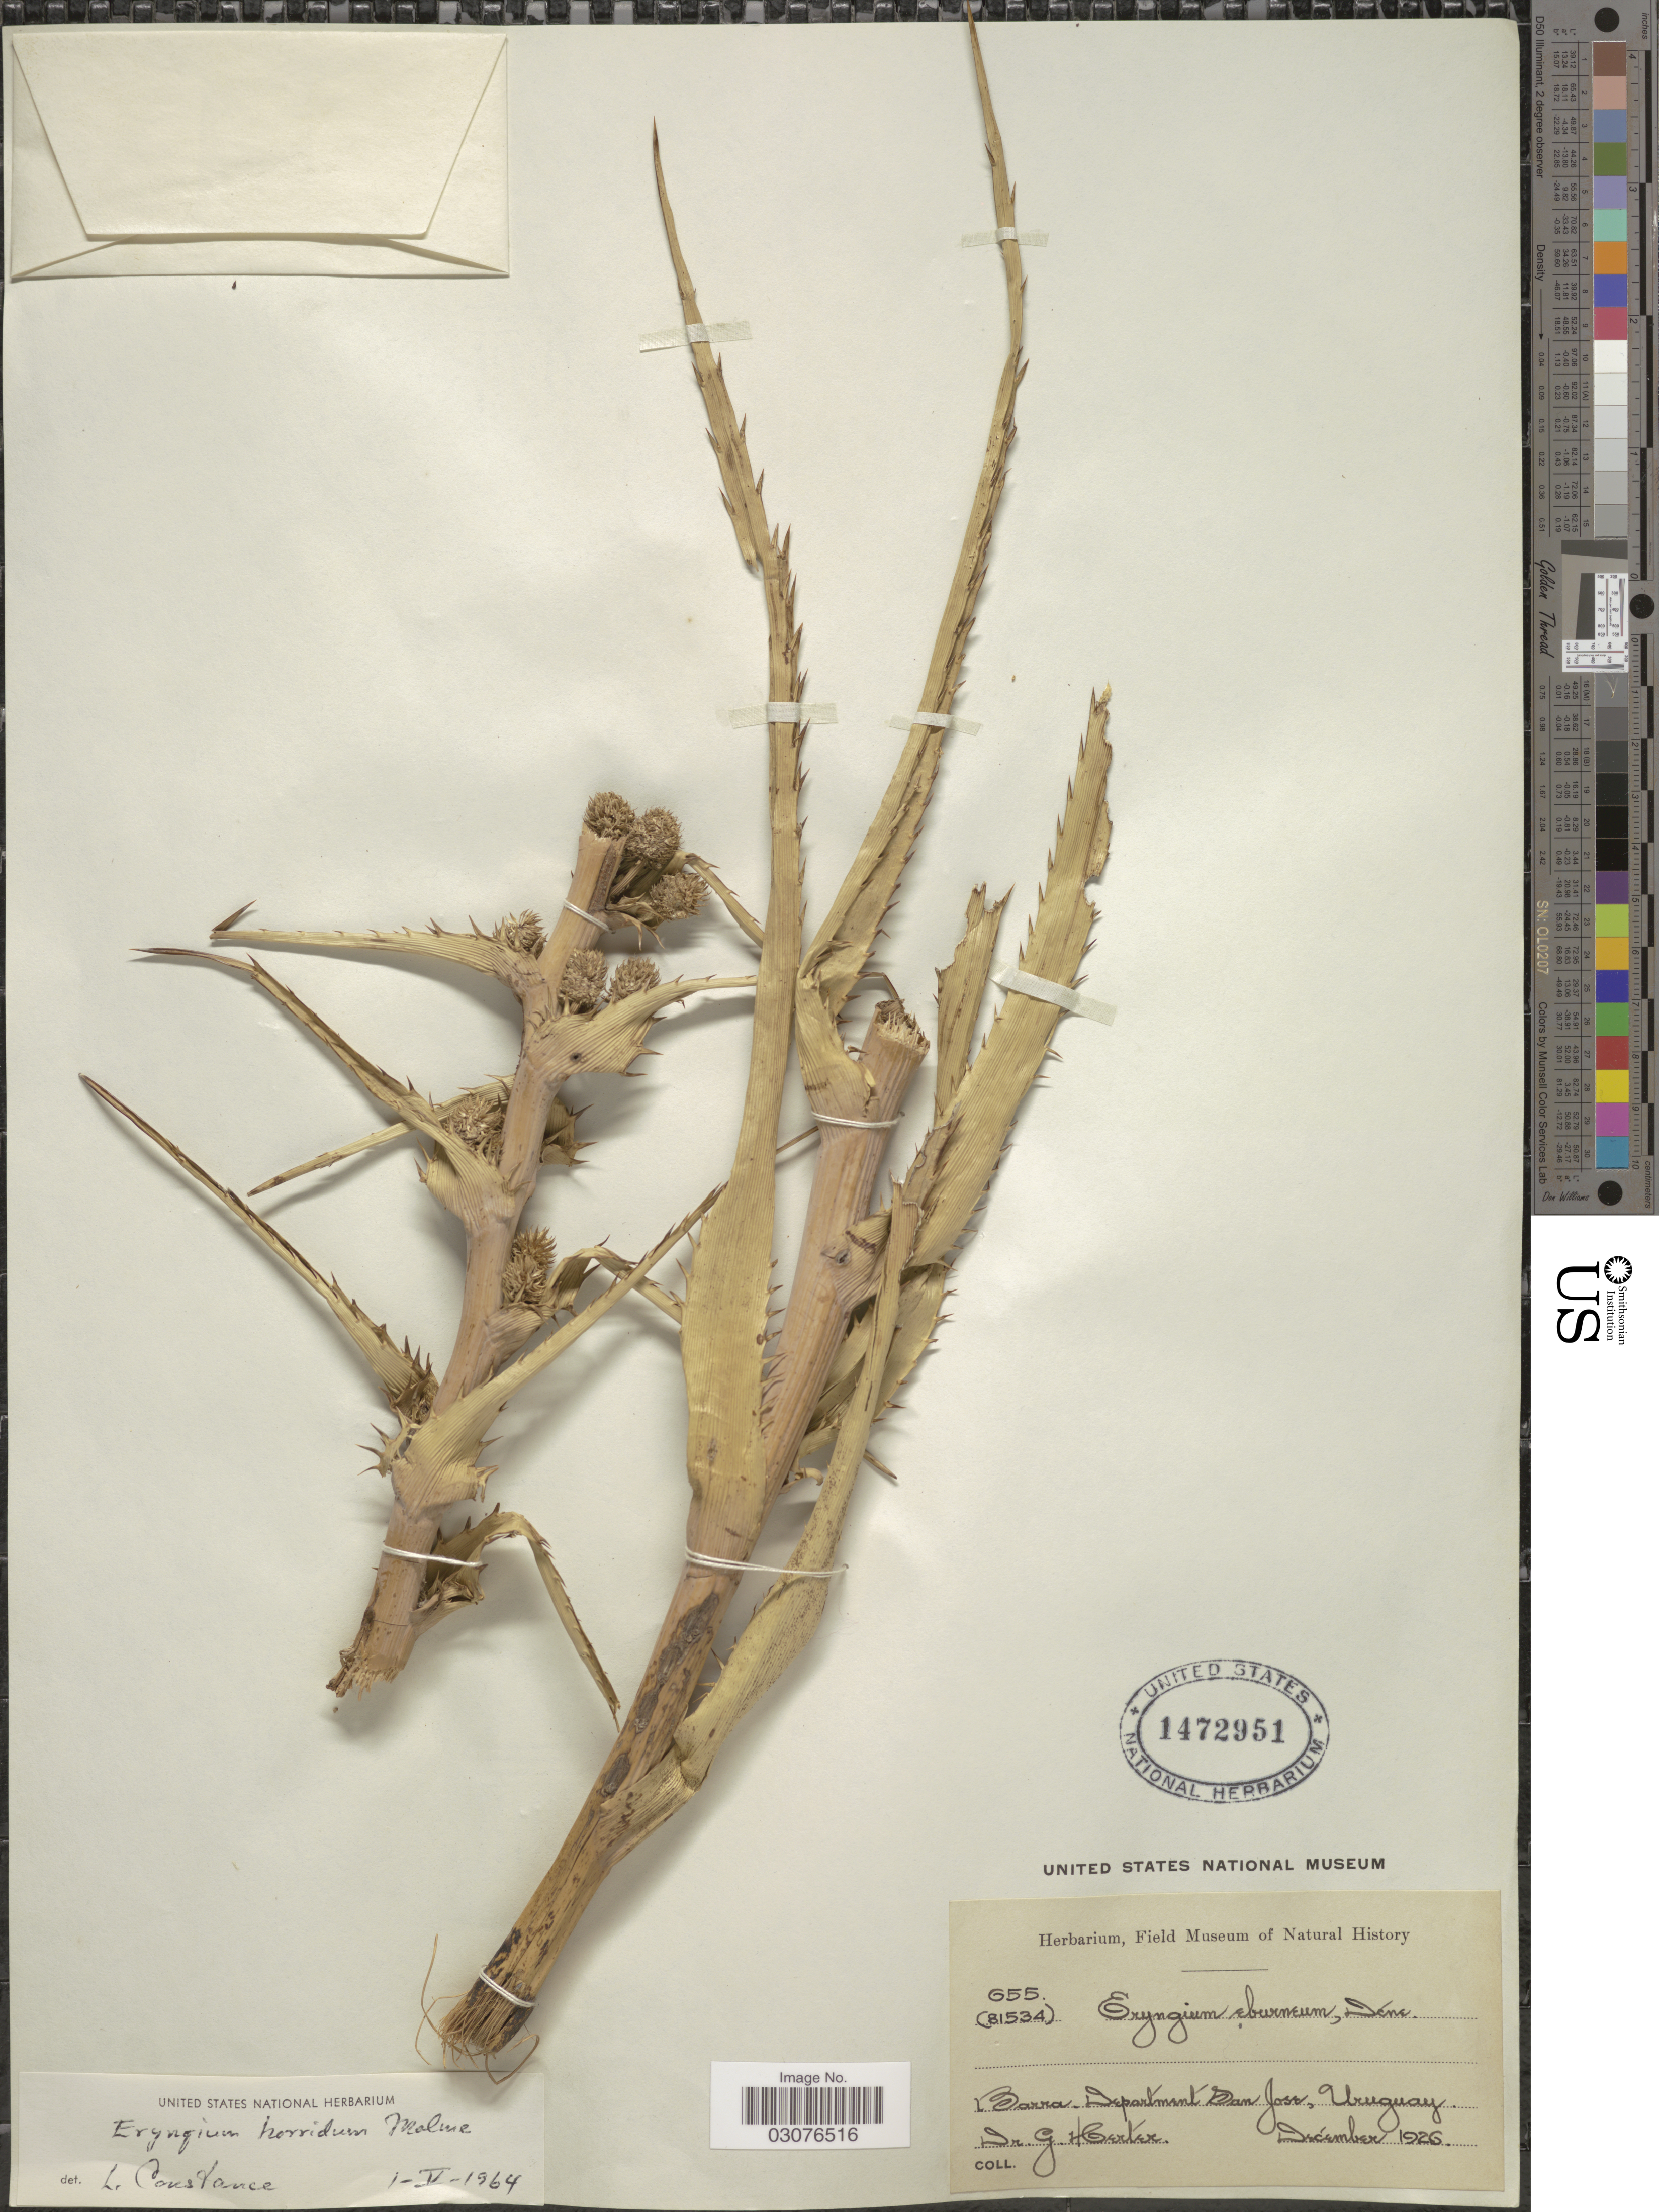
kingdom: Plantae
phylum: Tracheophyta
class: Magnoliopsida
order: Apiales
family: Apiaceae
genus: Eryngium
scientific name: Eryngium horridum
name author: Malme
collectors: G. Herter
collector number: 655(81534)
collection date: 1926-12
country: Uruguay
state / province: San Jose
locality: Barra. Department San Jose.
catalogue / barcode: US 1472951